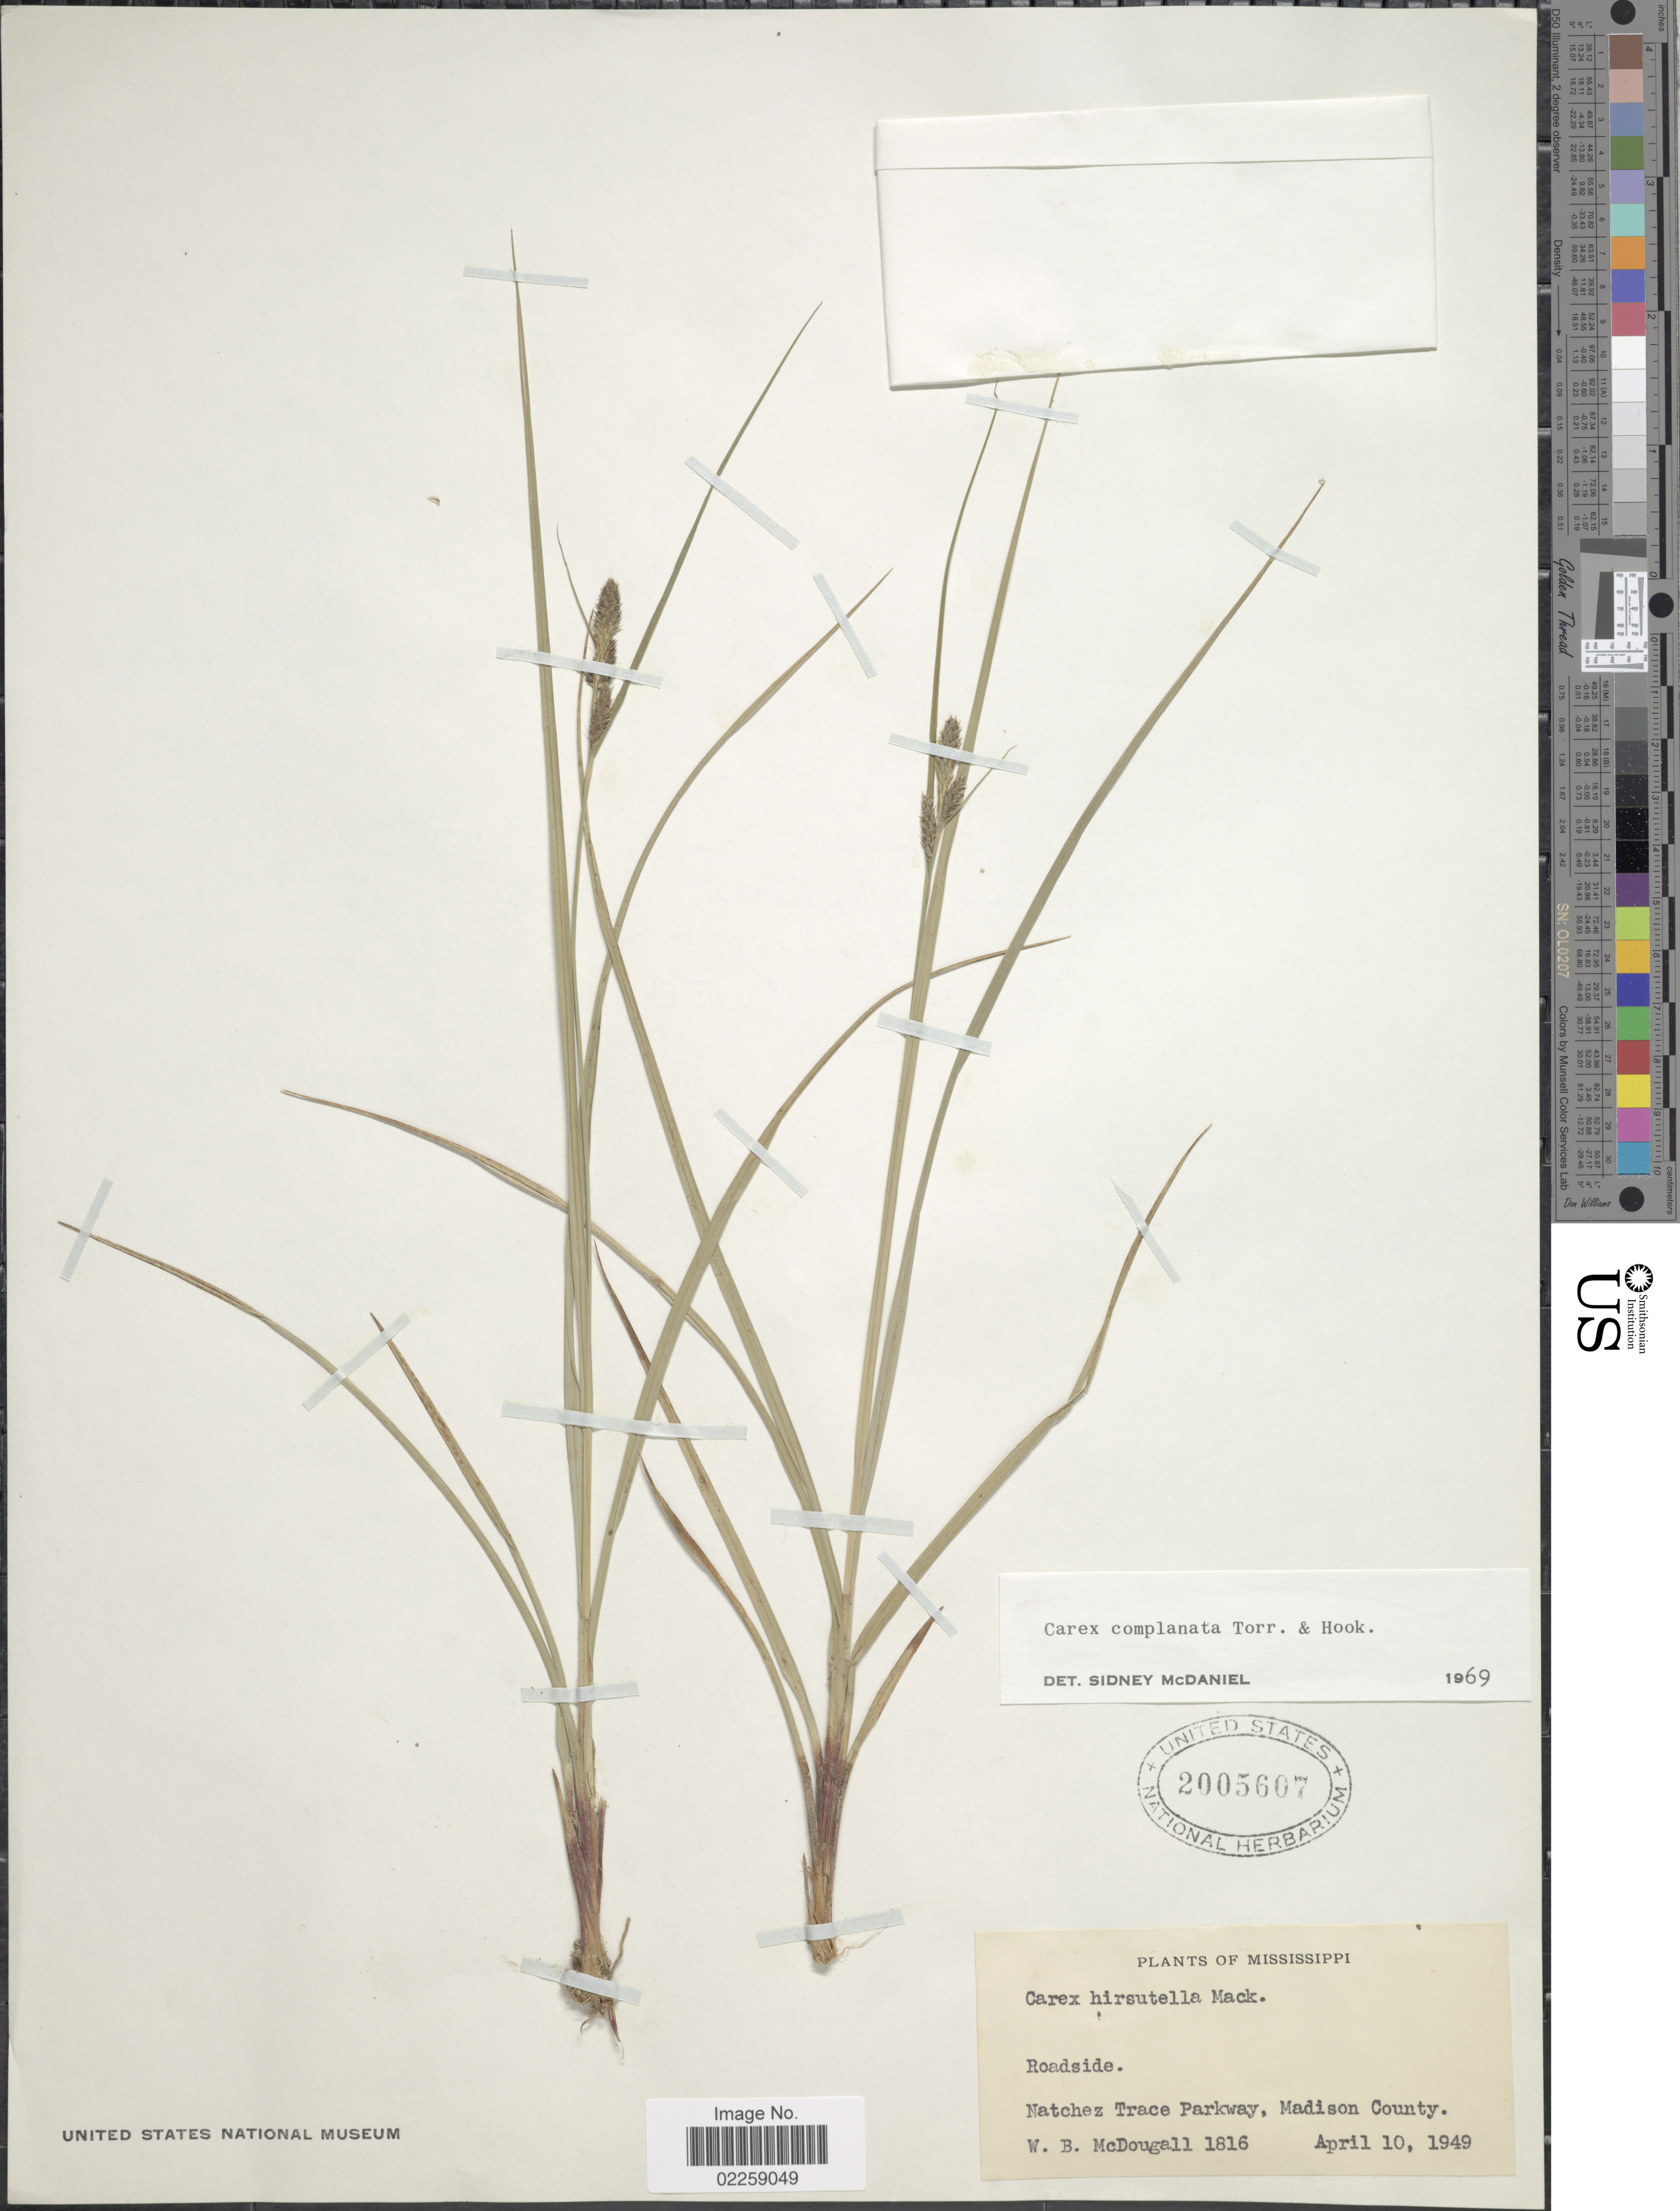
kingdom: Plantae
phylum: Tracheophyta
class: Liliopsida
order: Poales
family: Cyperaceae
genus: Carex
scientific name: Carex complanata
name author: Torr. & Hook.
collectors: W. B. McDougall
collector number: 1816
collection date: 1949-04-10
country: United States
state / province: Mississippi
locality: Natchez Trace Parkway, Madison County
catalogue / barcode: US 2005607